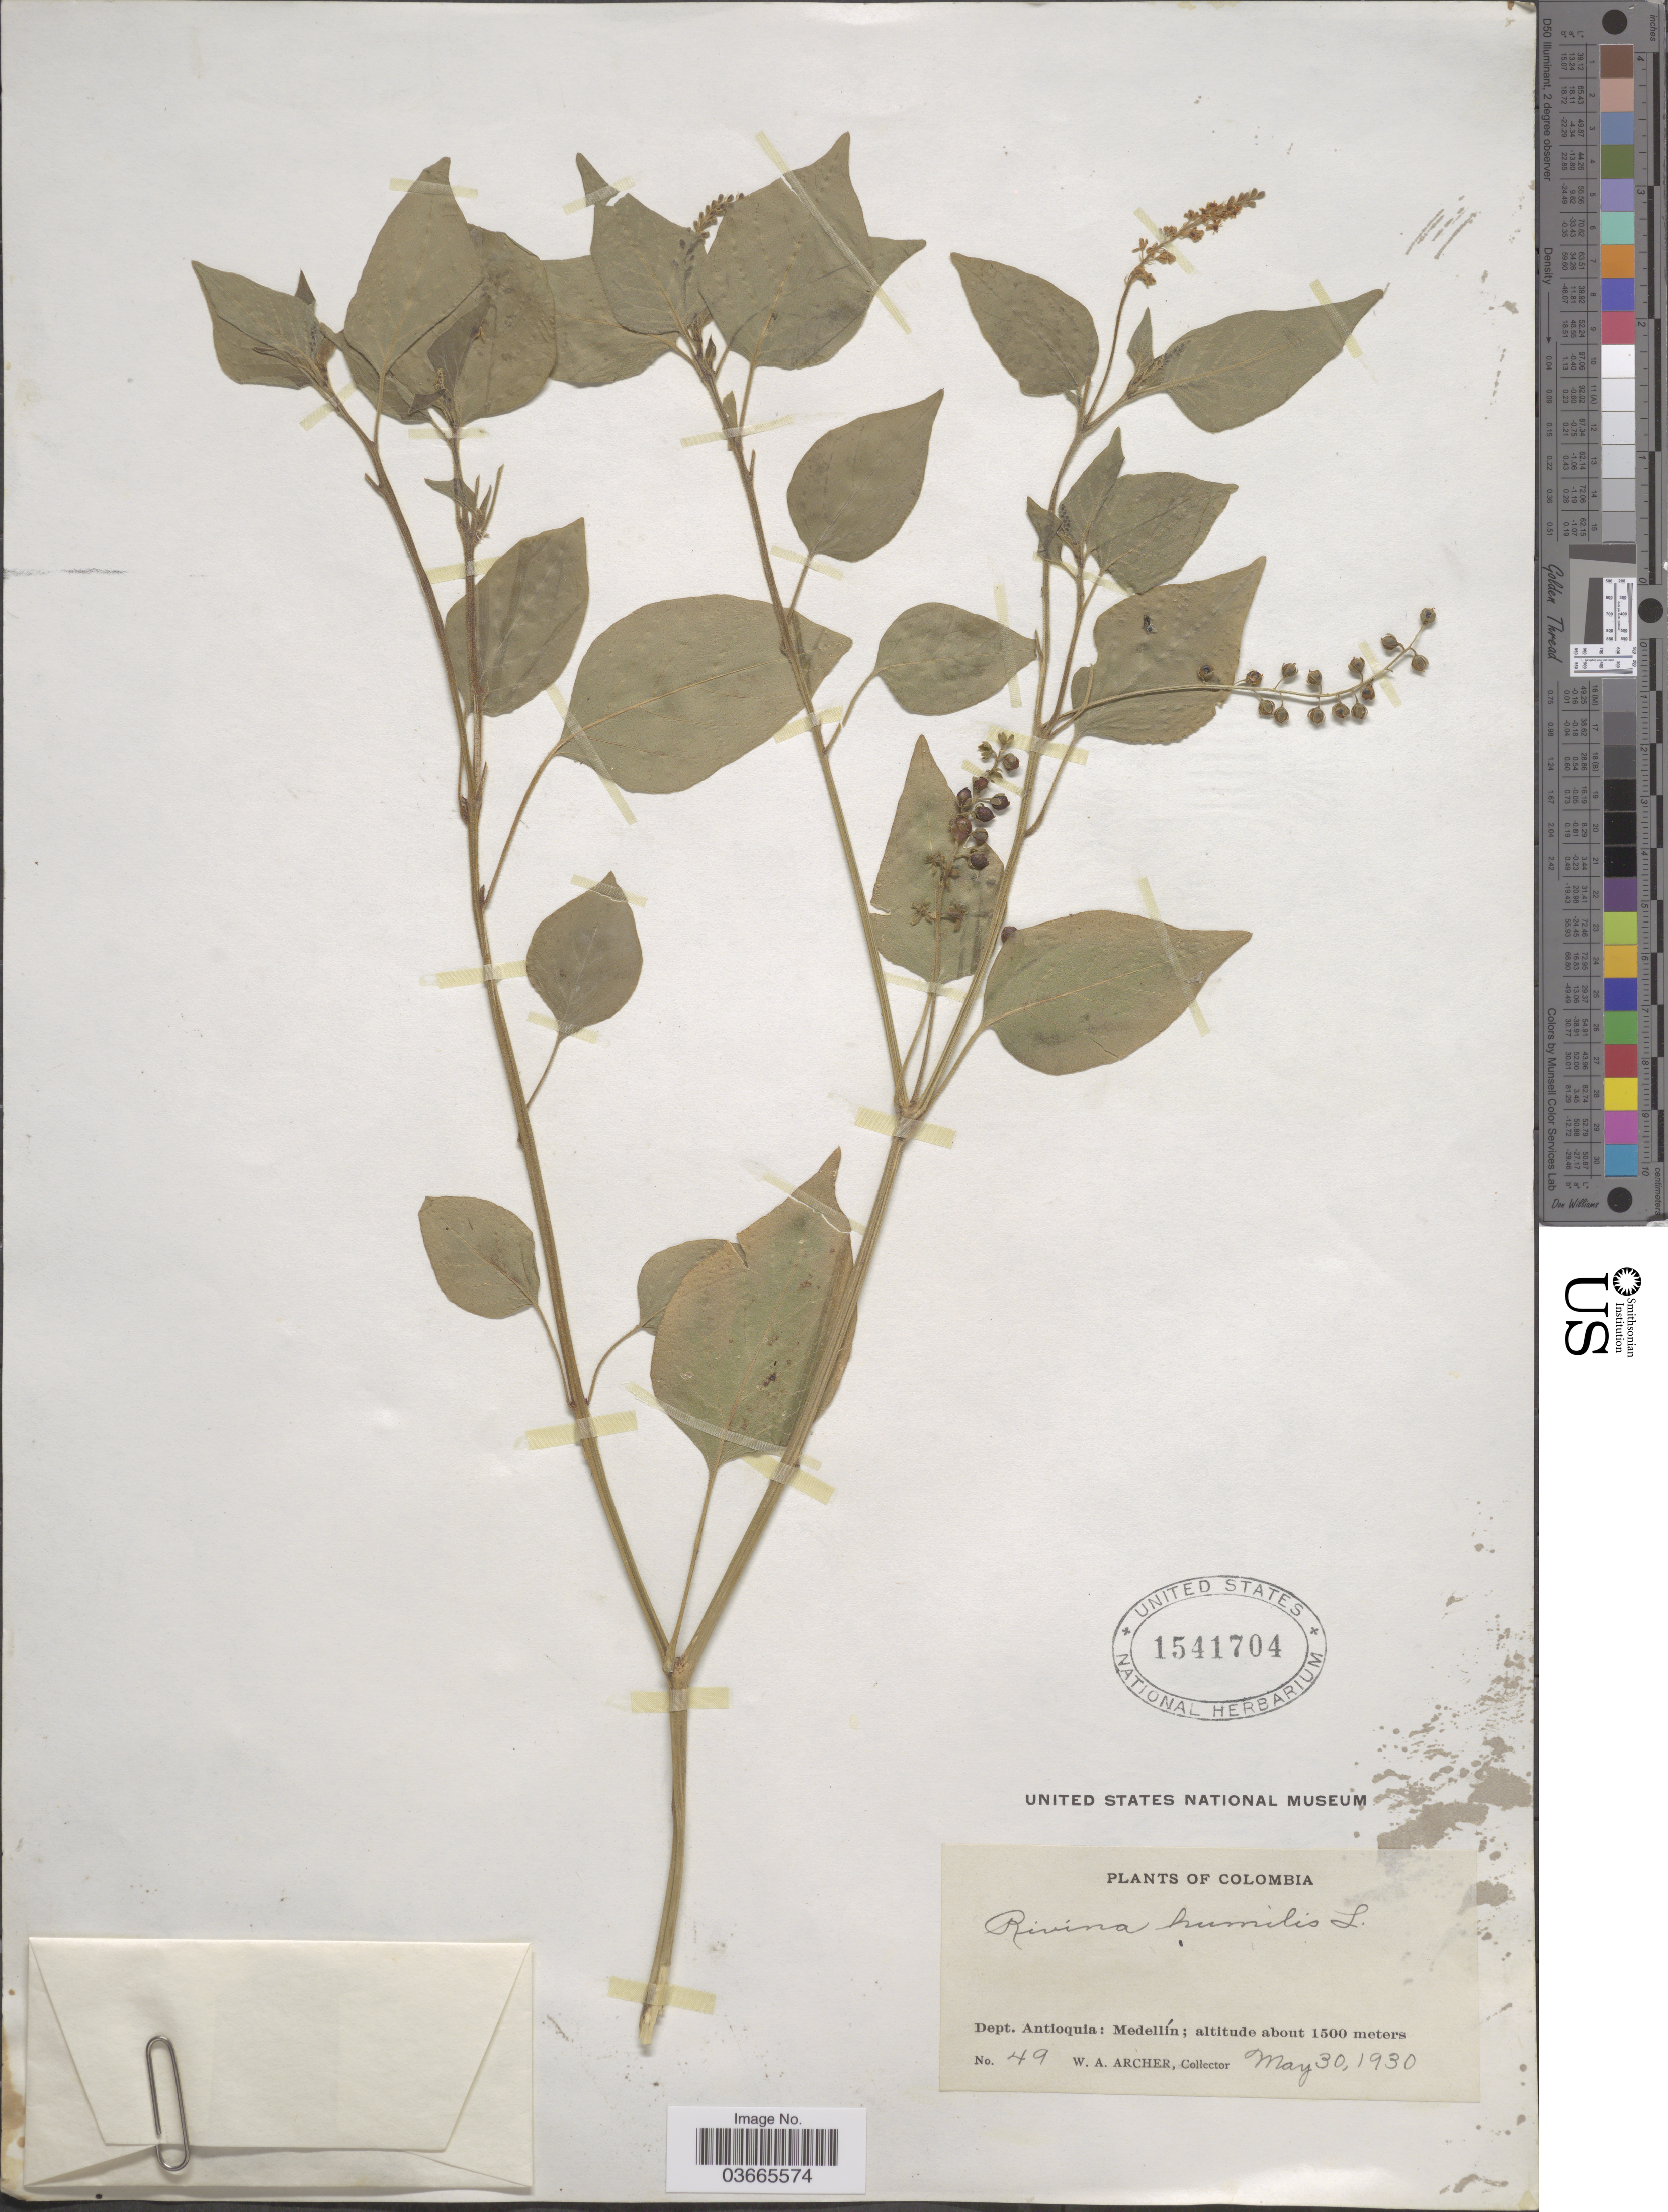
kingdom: Plantae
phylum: Tracheophyta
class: Magnoliopsida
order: Caryophyllales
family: Phytolaccaceae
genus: Rivina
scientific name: Rivina humilis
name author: L.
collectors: W. Archer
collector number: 49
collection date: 1930-05-30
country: Colombia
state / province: Antioquia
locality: Dept. Antioquia: Medellín.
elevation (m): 1500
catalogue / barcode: US 1541704